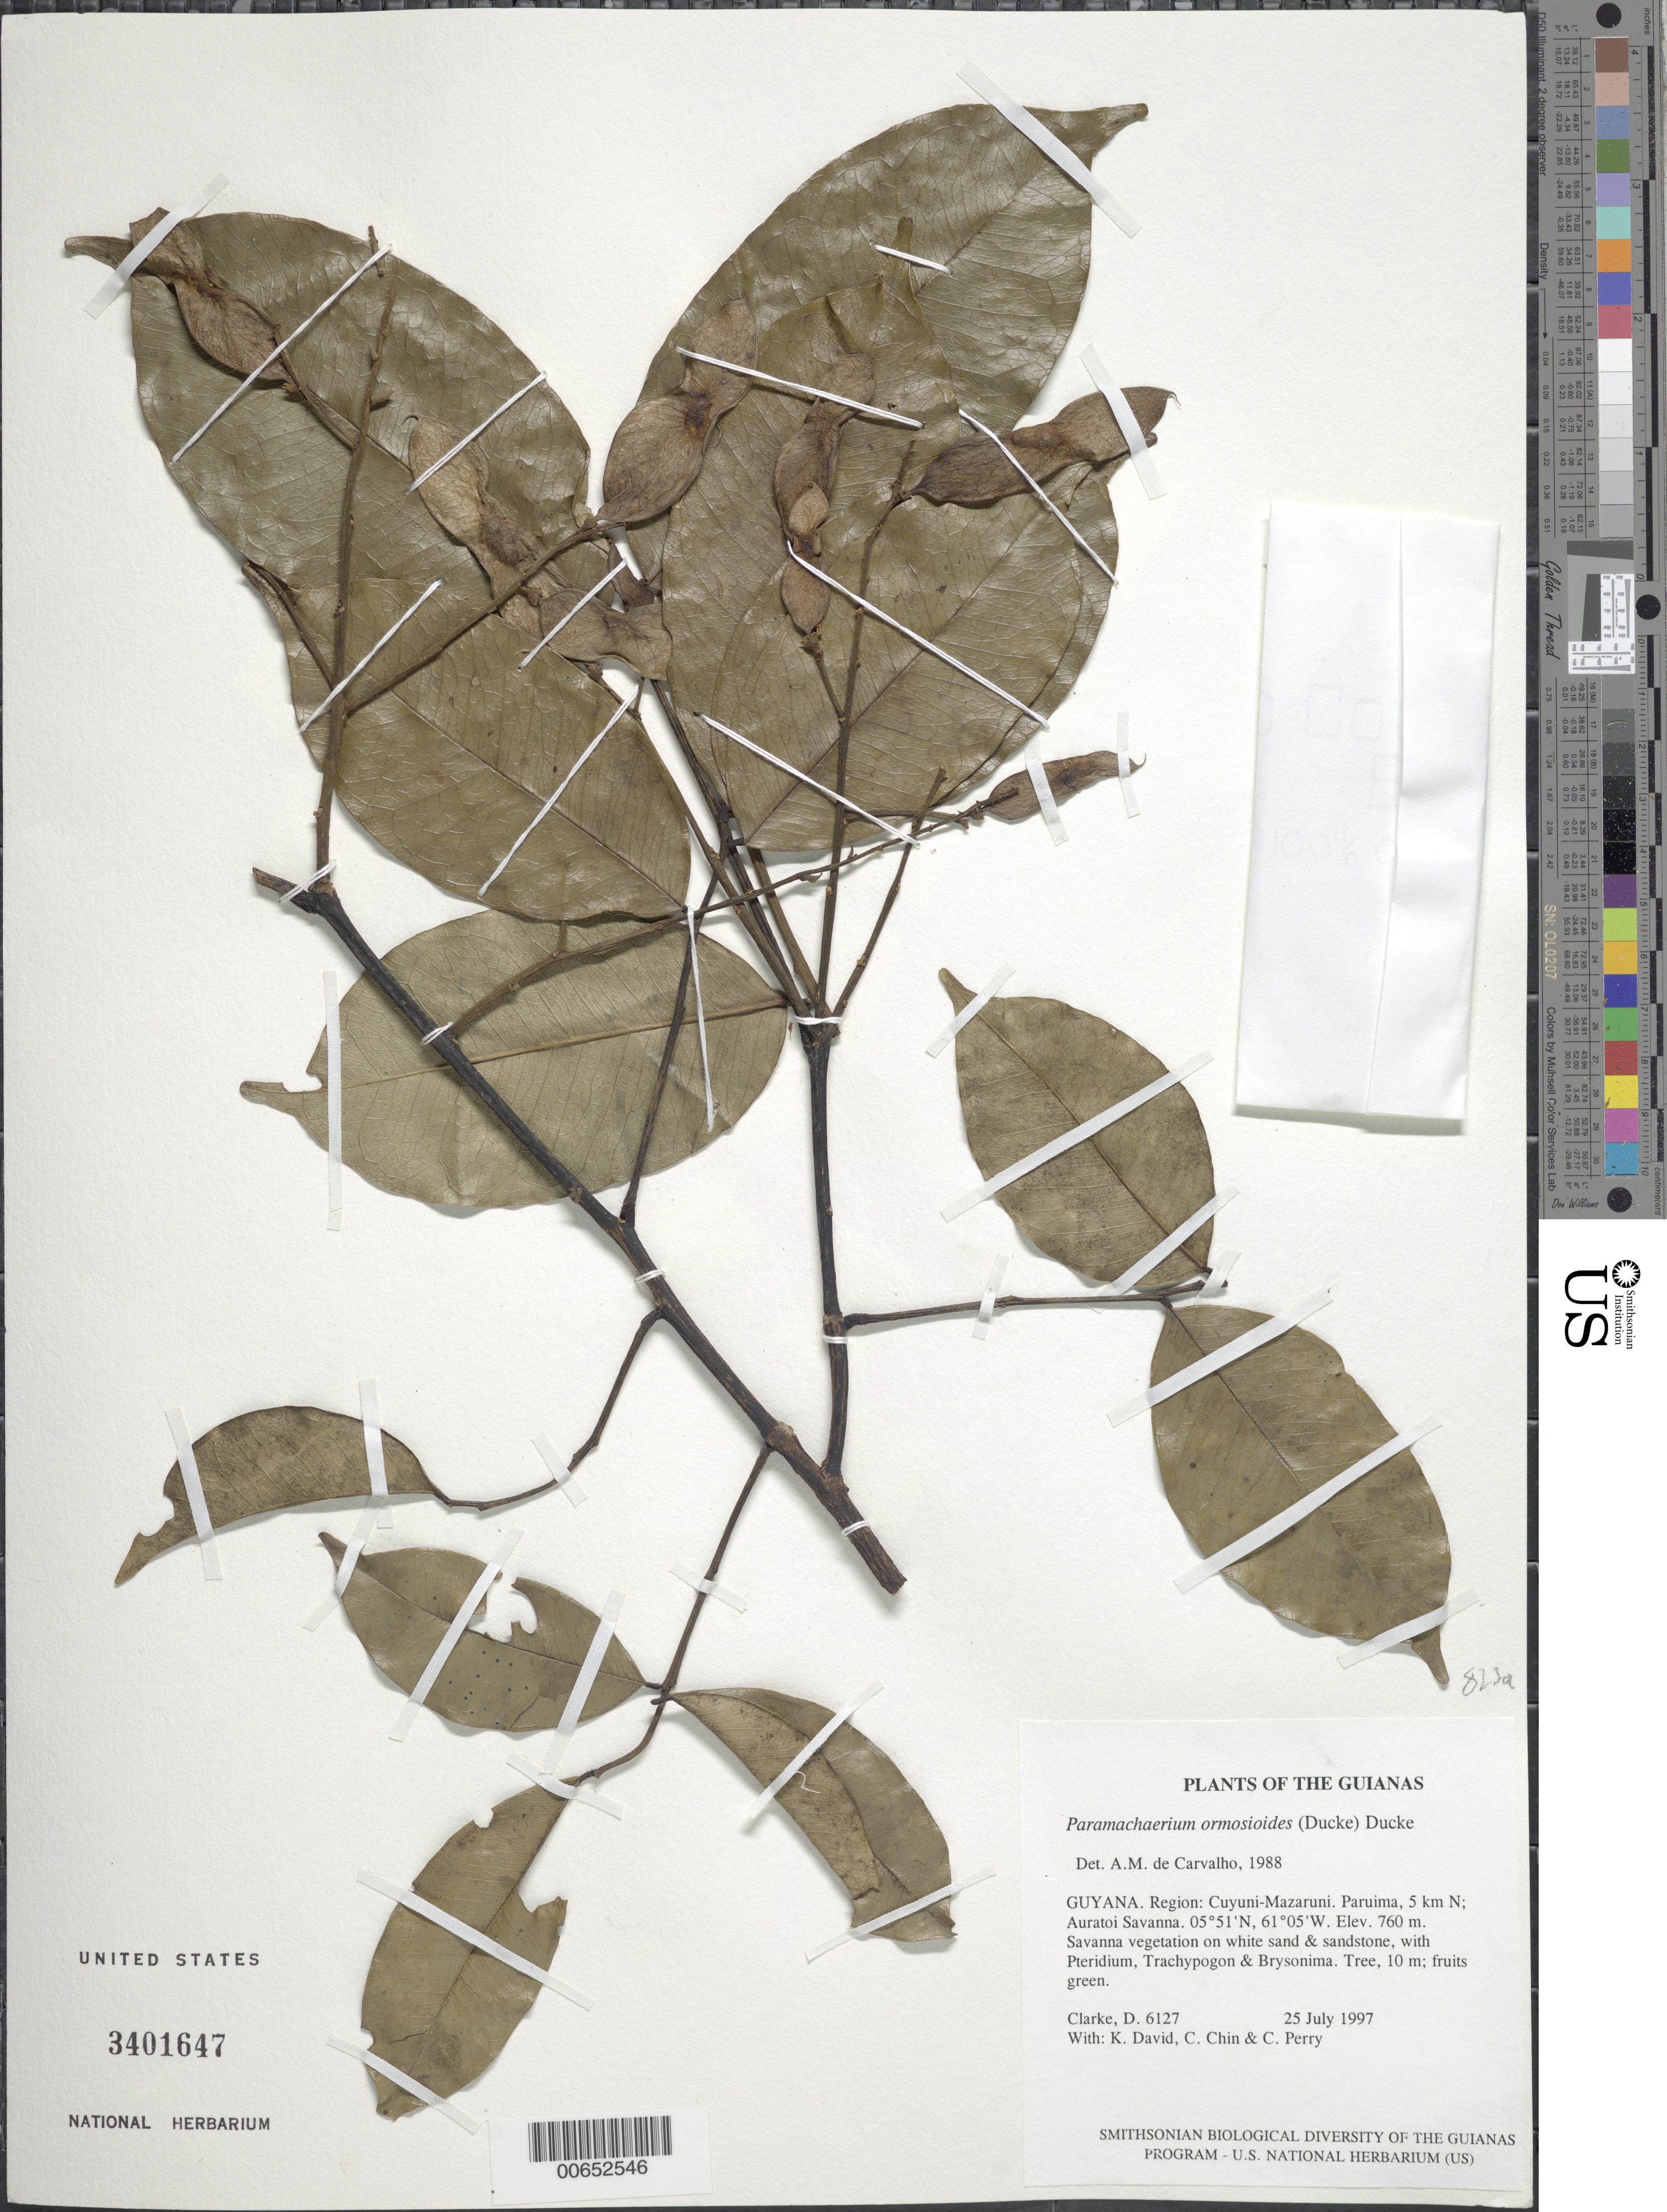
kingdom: Plantae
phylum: Tracheophyta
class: Magnoliopsida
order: Fabales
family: Fabaceae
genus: Paramachaerium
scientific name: Paramachaerium ormosioides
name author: (Ducke) Ducke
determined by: Carvalho, A. M. V. de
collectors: H. D. Clarke, K. David, C. Chin & C. Perry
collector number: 6127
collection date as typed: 25 July 1997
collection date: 1997-07-25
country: Guyana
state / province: Cuyuni-Mazaruni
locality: Paruima, 5 km N; Auratoi Savanna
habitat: Savanna vegetation on white sand & sandstone, with Pteridium, Trachypogon & Brysonima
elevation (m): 760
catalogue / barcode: US 3401647